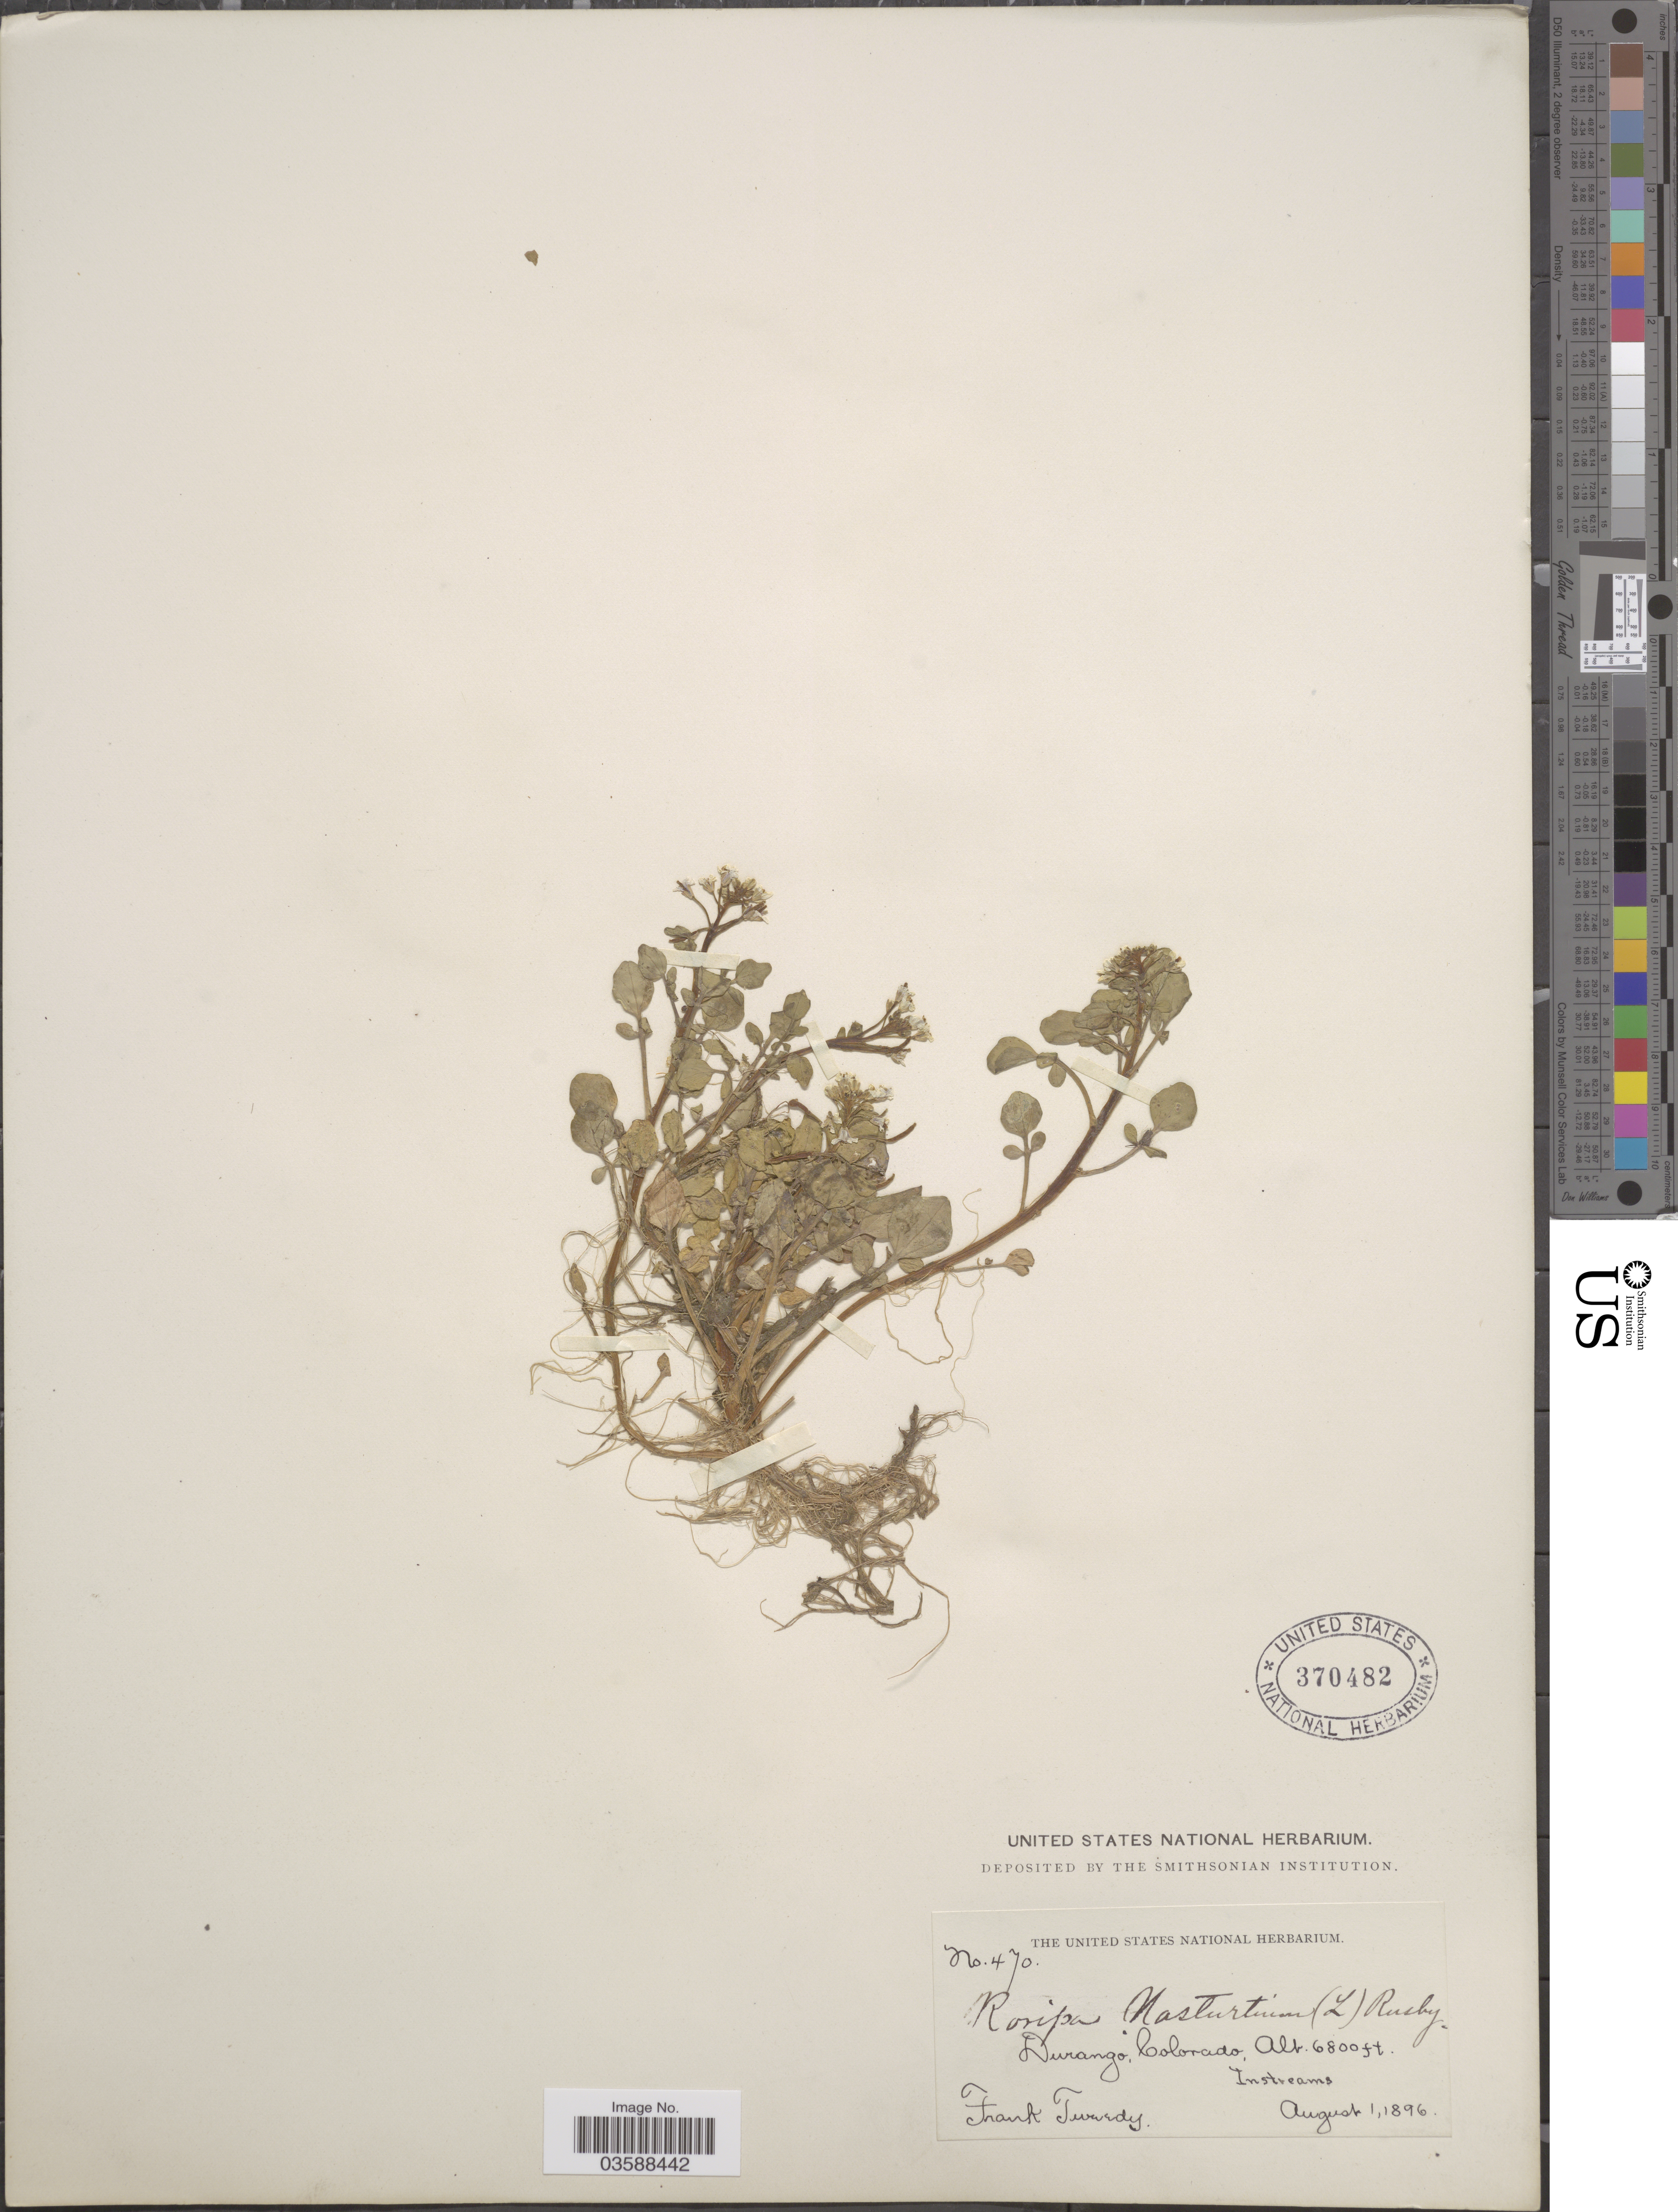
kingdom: Plantae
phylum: Tracheophyta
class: Magnoliopsida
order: Brassicales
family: Brassicaceae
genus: Nasturtium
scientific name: Nasturtium officinale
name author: R. Br.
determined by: Strong, M. T., (US), Smithsonian Institution - National Museum of Natural History (UNITED STATES)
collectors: F. Tweedy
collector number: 470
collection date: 1896-08-01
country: United States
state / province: Colorado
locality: Durango.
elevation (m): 2073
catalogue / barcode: US 370482